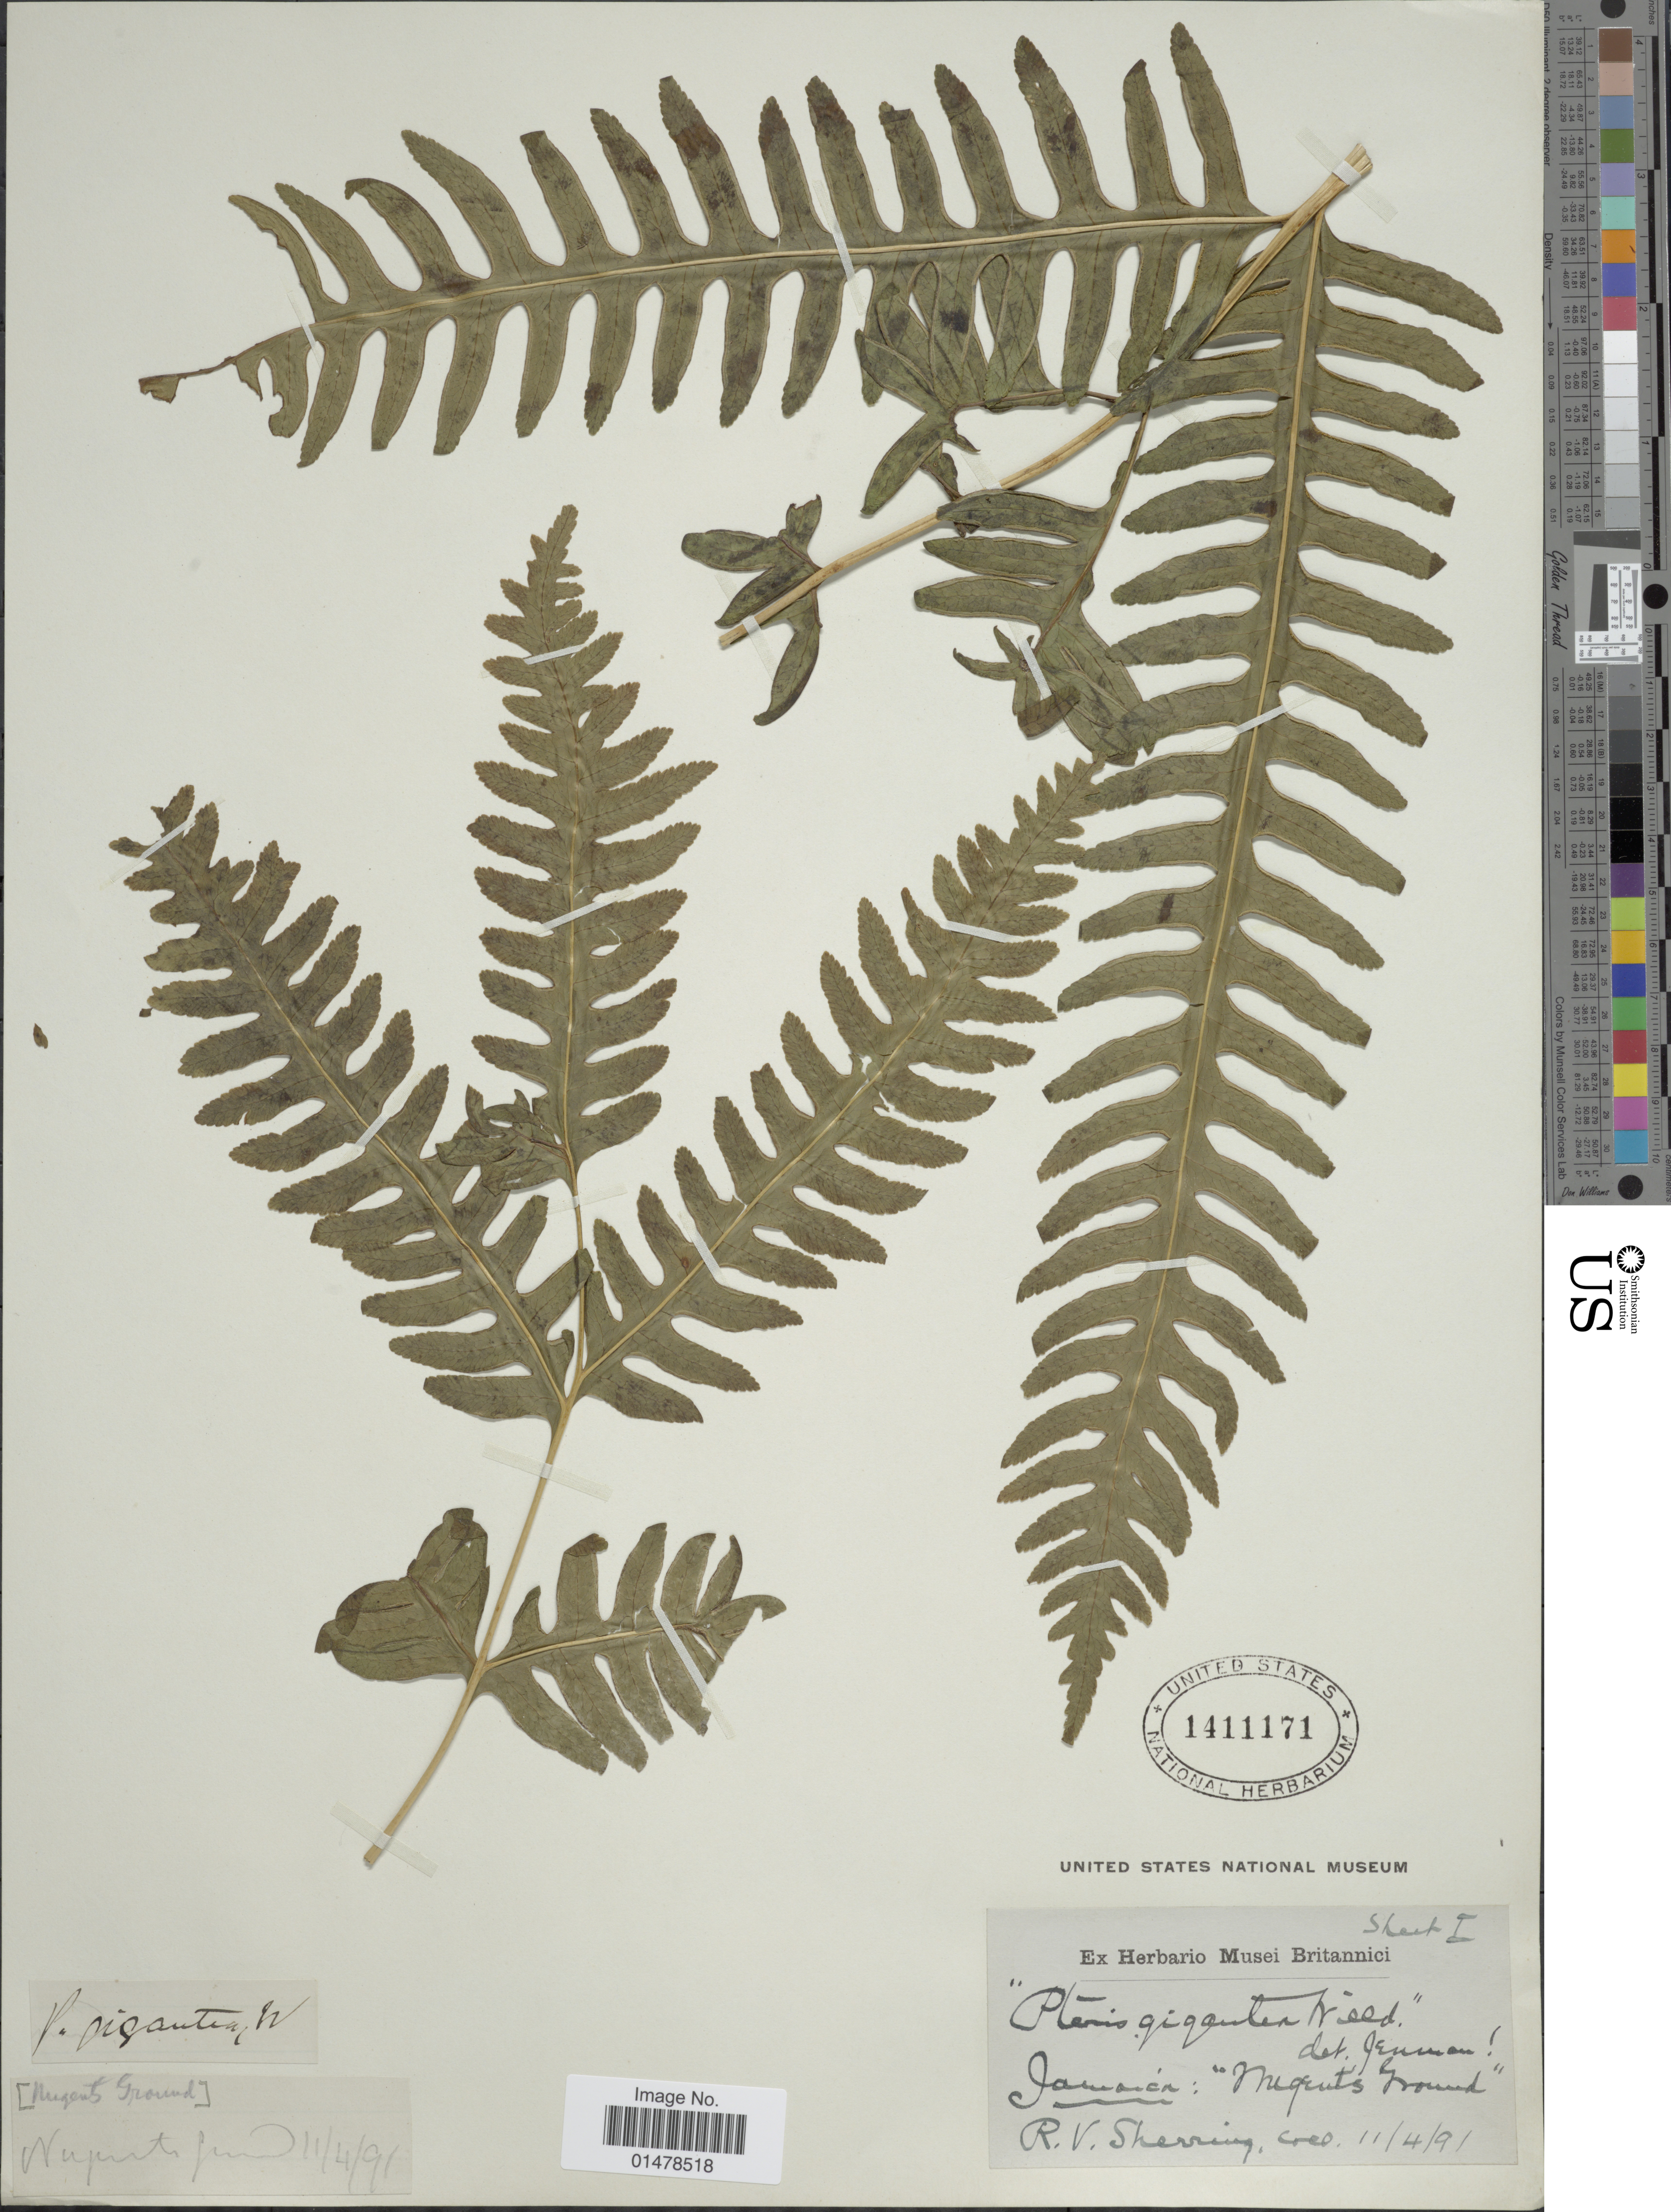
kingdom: Plantae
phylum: Tracheophyta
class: Polypodiopsida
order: Polypodiales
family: Pteridaceae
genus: Pteris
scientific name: Pteris arborea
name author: L.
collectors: R. Sherring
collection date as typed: Transcribed d/m/y: 11/4/91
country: Jamaica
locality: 'Muquets Ground'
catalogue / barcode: US 1411171